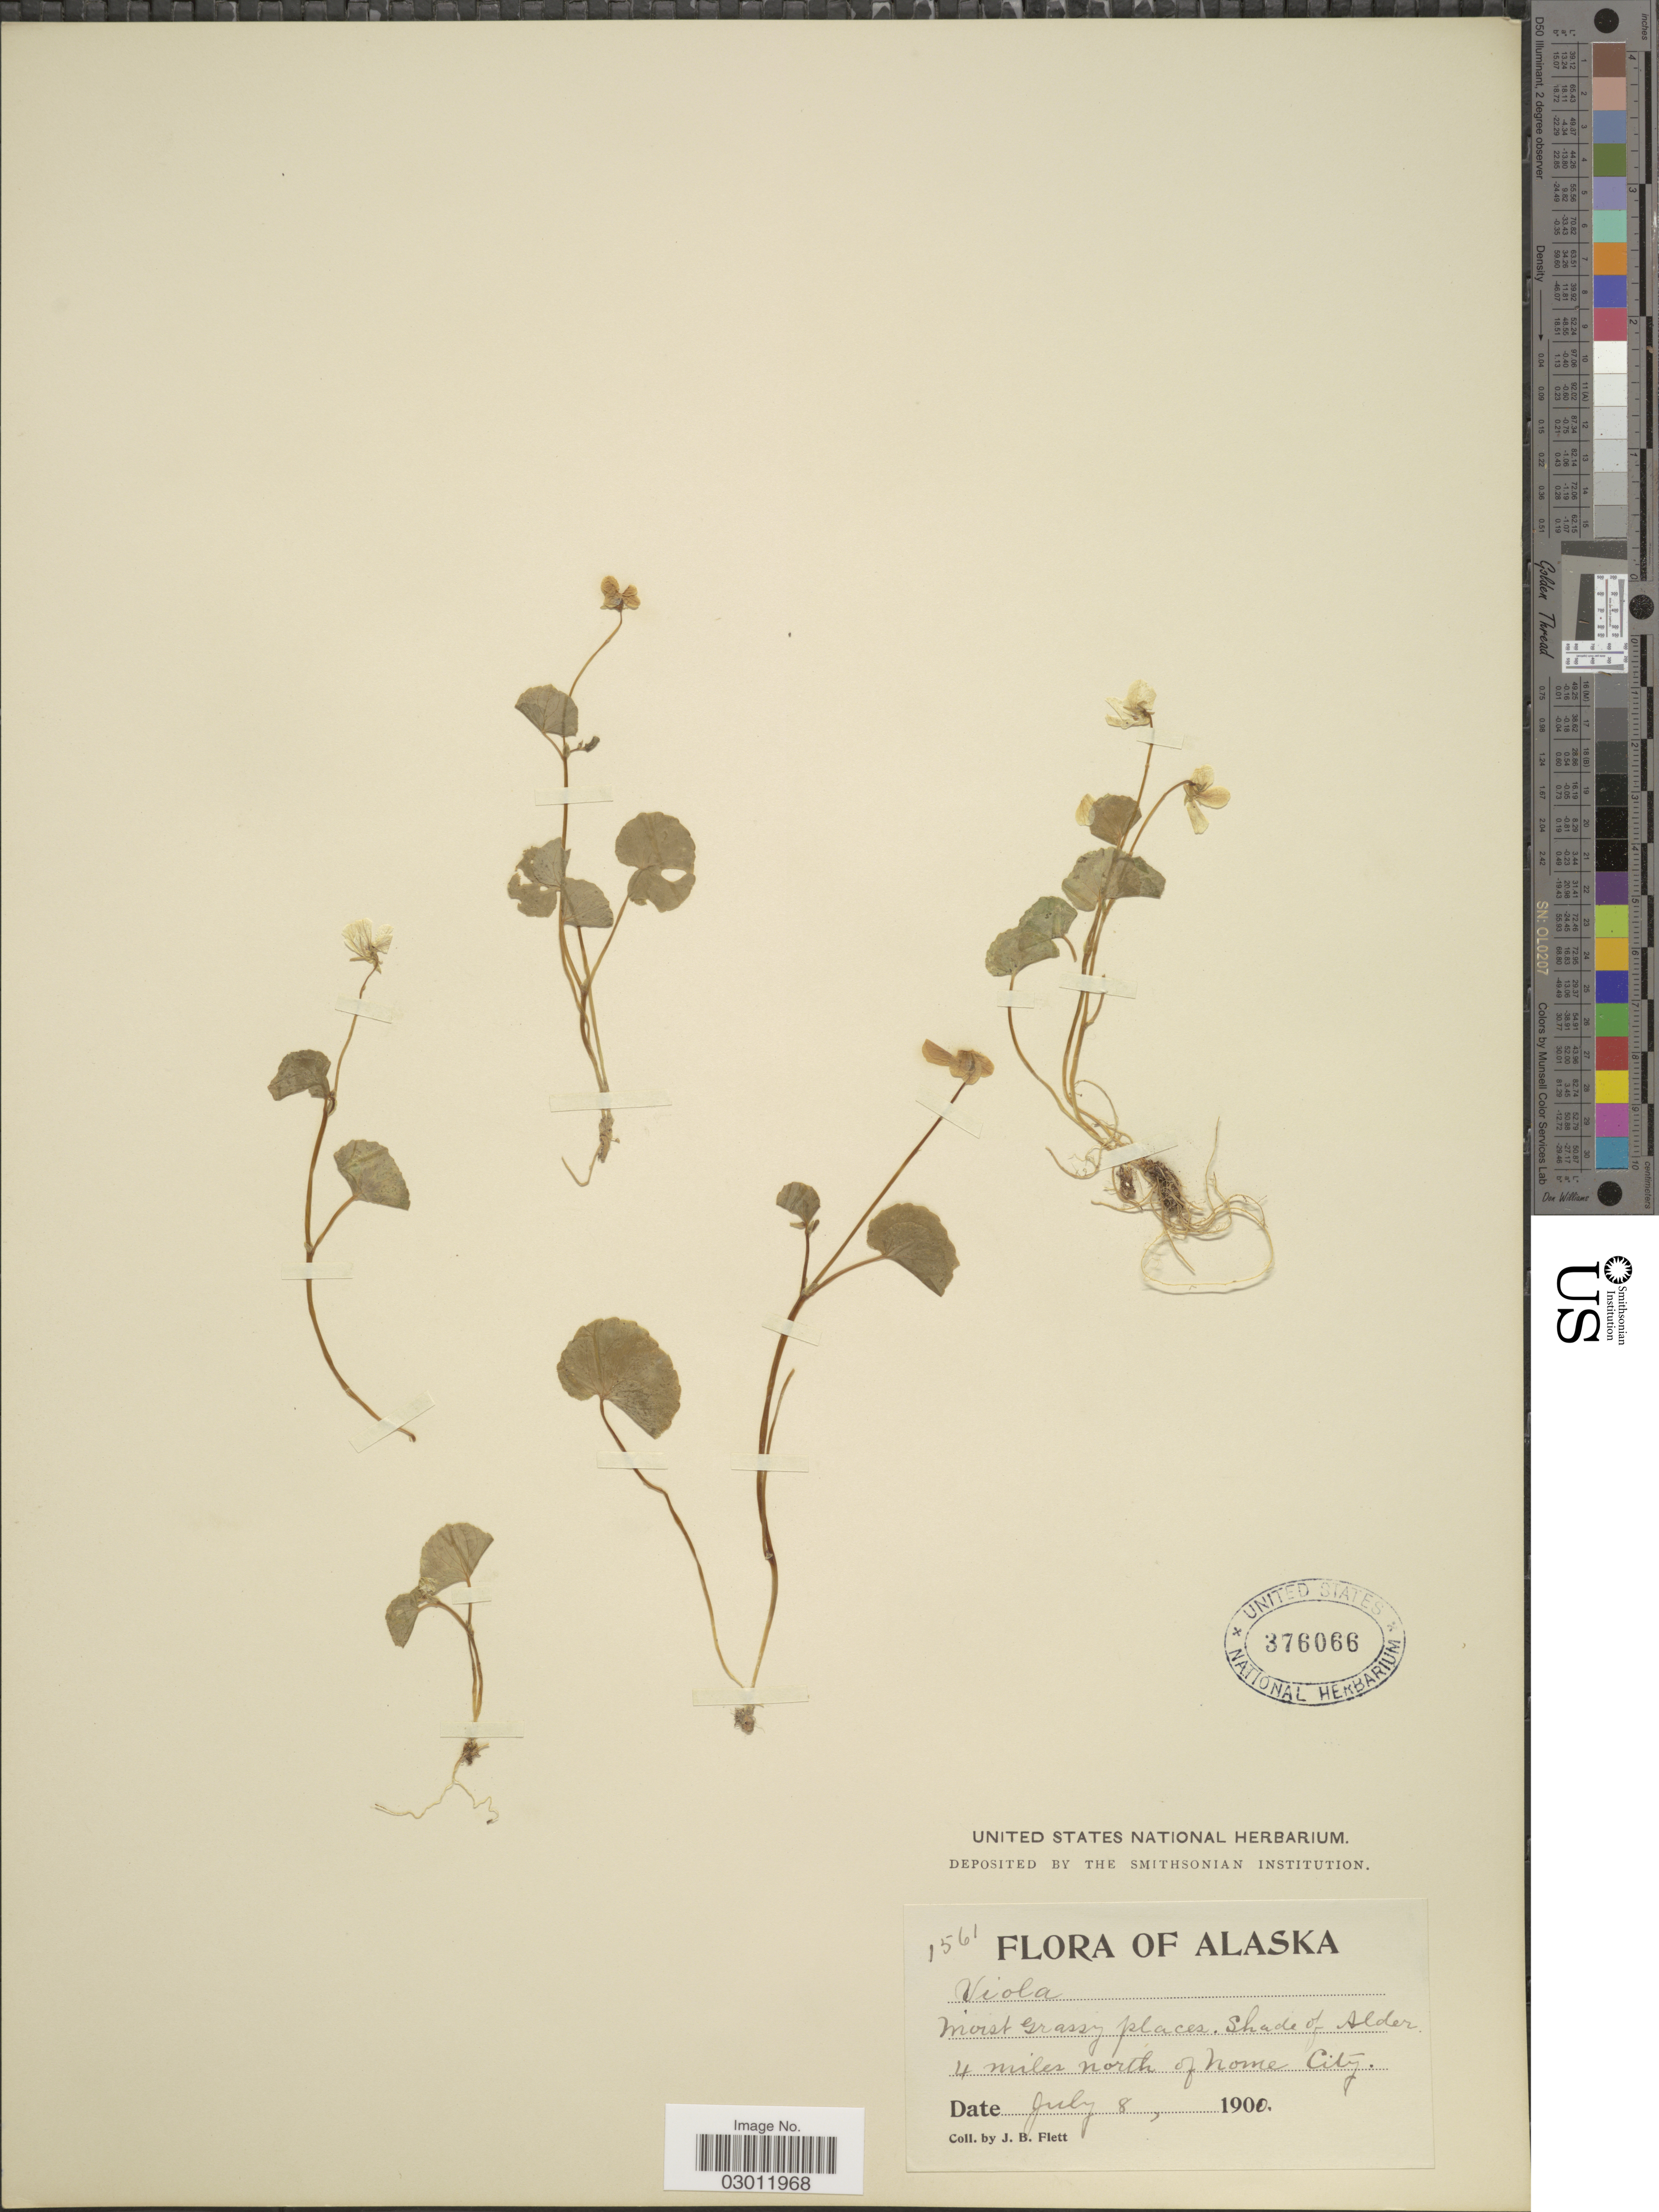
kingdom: Plantae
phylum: Tracheophyta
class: Magnoliopsida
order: Malpighiales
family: Violaceae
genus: Viola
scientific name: Viola biflora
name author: L.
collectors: J. Flett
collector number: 1561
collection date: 1900-07-08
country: United States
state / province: Alaska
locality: Shade of Alder. 4 miles north of Nome City.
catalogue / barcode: US 376066